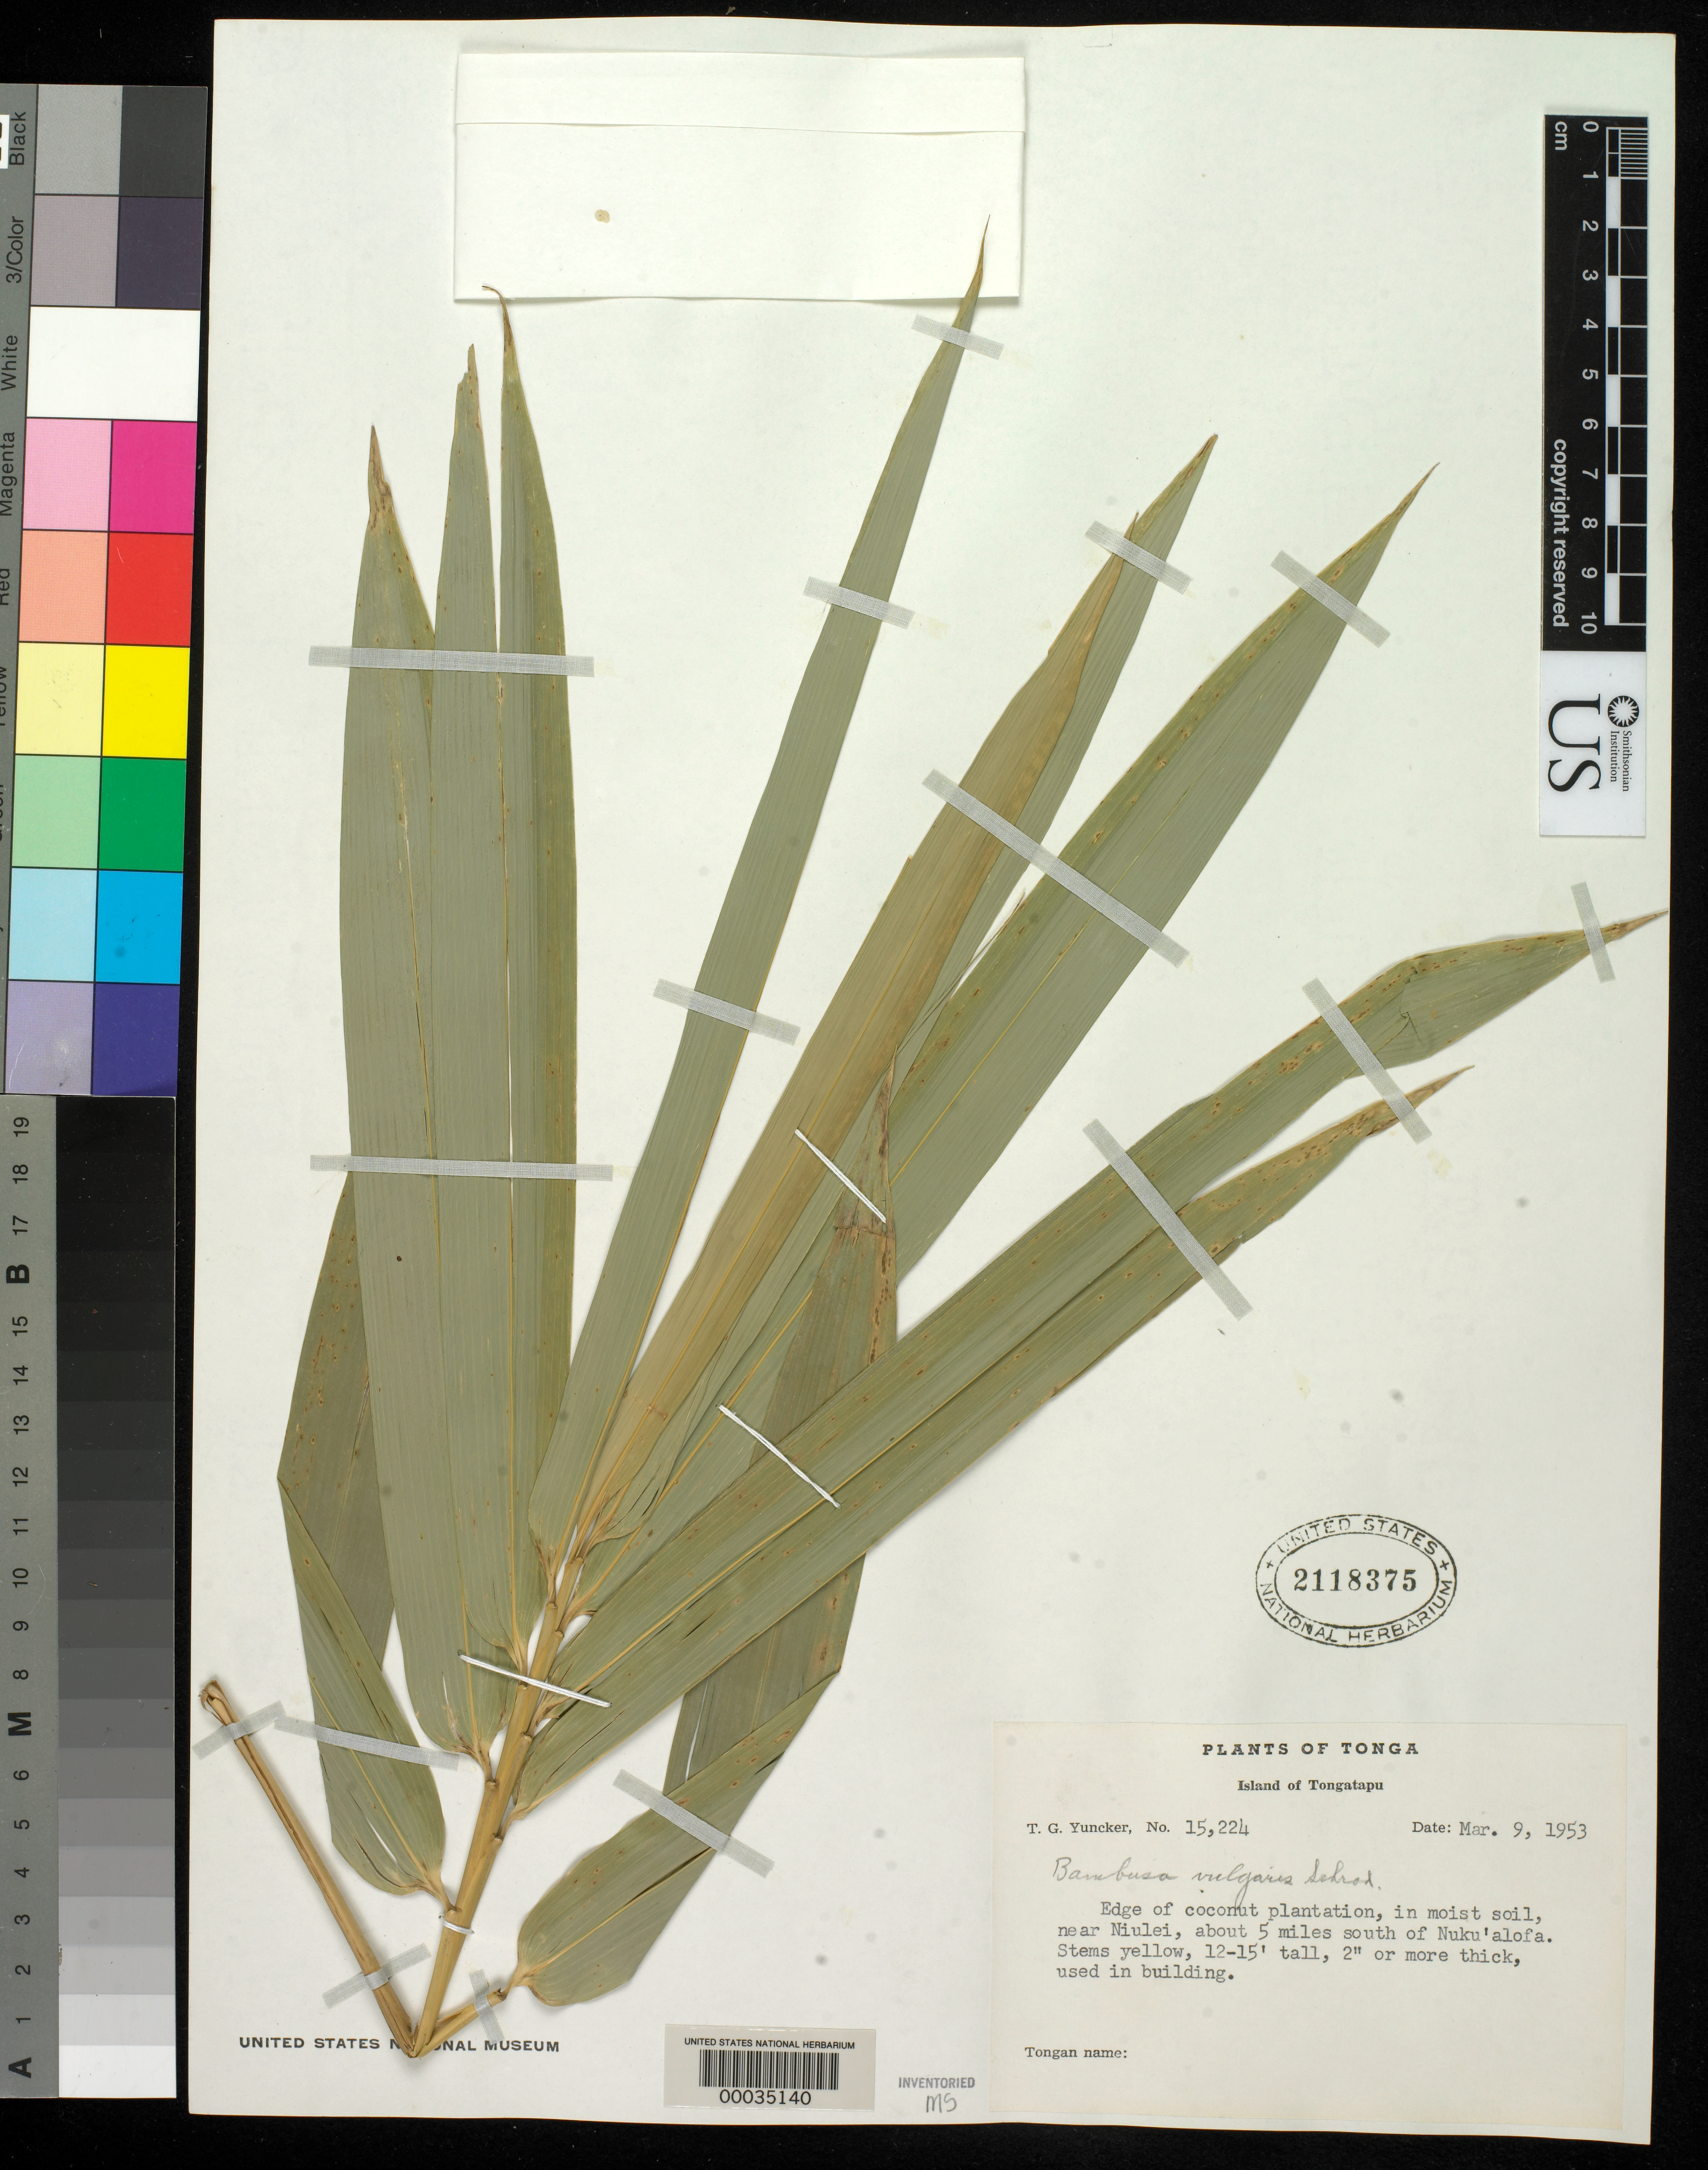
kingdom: Plantae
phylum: Tracheophyta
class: Liliopsida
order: Poales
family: Poaceae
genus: Bambusa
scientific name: Bambusa vulgaris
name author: Schrad. ex J.C. Wendl.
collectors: T. G. Yuncker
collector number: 15224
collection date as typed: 09 Mar 1953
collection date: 1953-03-09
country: Tonga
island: Tongatapu Group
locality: Niulei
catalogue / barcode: US 2118375